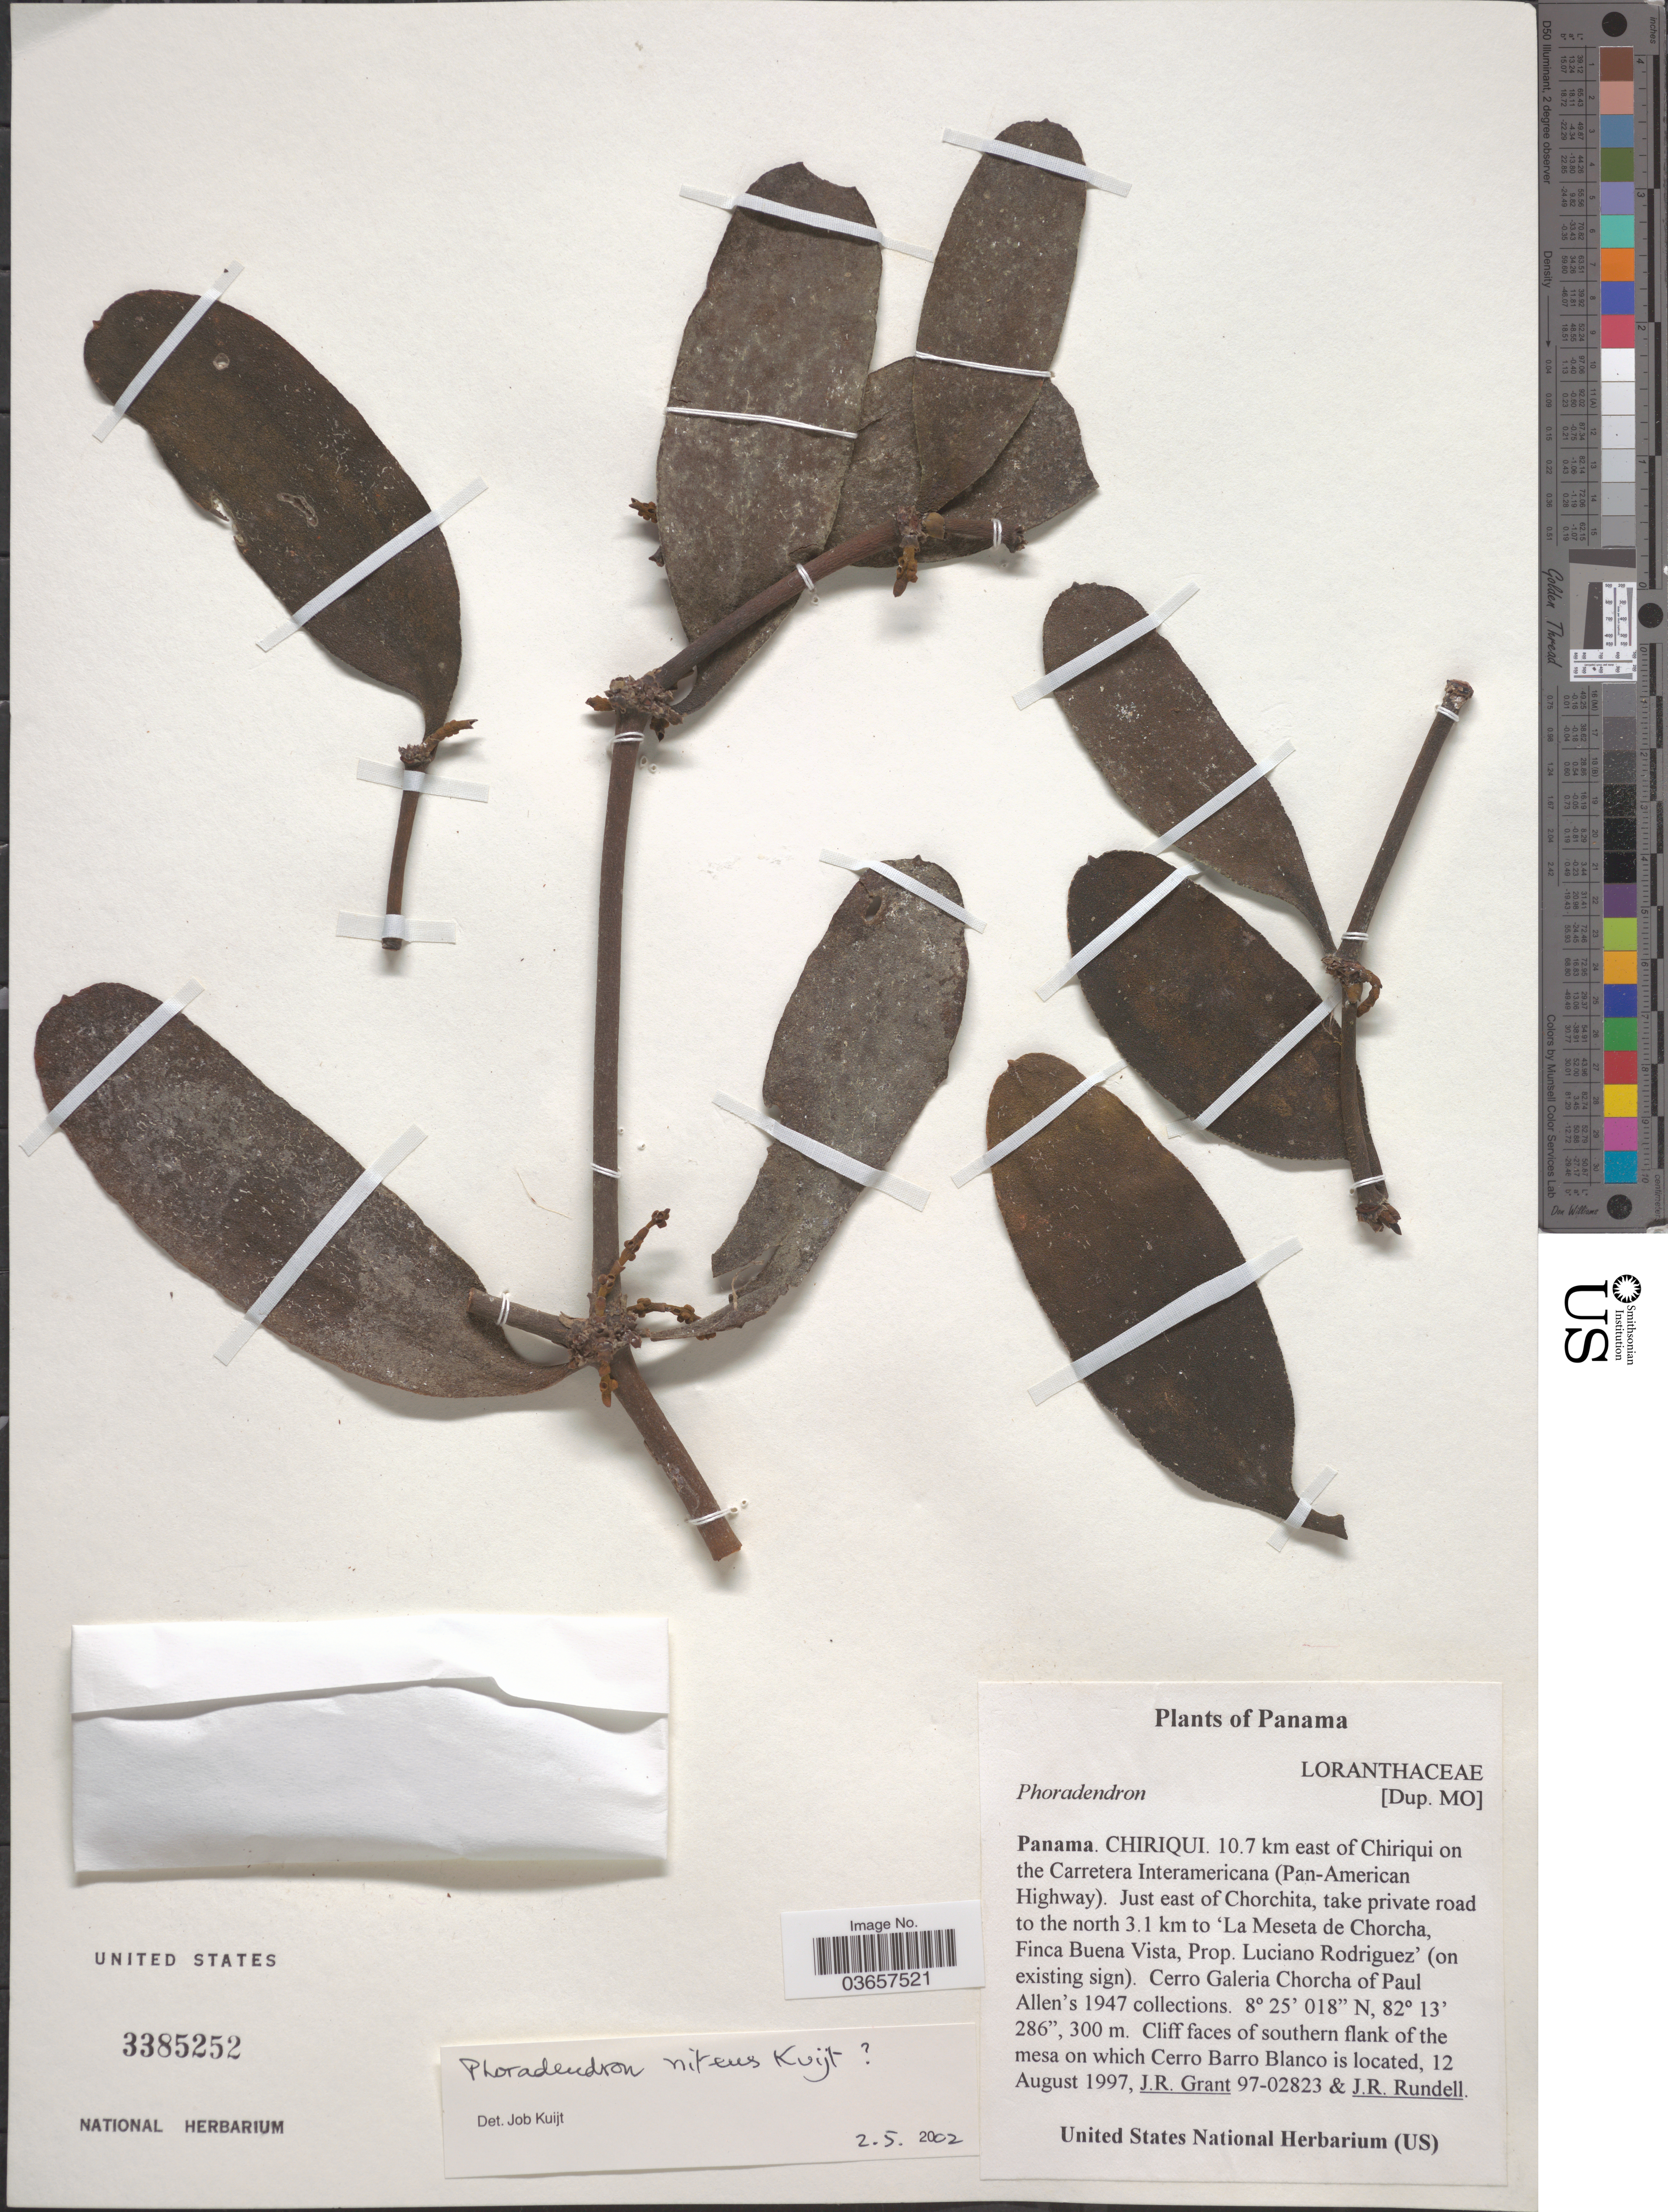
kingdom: Plantae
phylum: Tracheophyta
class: Magnoliopsida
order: Santalales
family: Viscaceae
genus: Phoradendron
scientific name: Phoradendron nitens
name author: Kuijt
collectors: J. Grant & J. R. Rundell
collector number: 97-02823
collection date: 1997-08-12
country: Panama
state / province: Chiriqui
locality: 10.7 km east of Chiriqui on the carretera Interamericana (Pan-American Highway). Just east of Chorchita, take private road to the north 3.1 km to 'La Meseta de Chorcha, Finca Buena Vista, Prop. Luciano Rodriguez' (on existing sign). Cerro Galeria Chorcha of Paul Allen's 1947 collections. Cliff faces of southern flank of the mesa on which Cerro Barro Blanco is located.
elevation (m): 300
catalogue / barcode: US 3385252